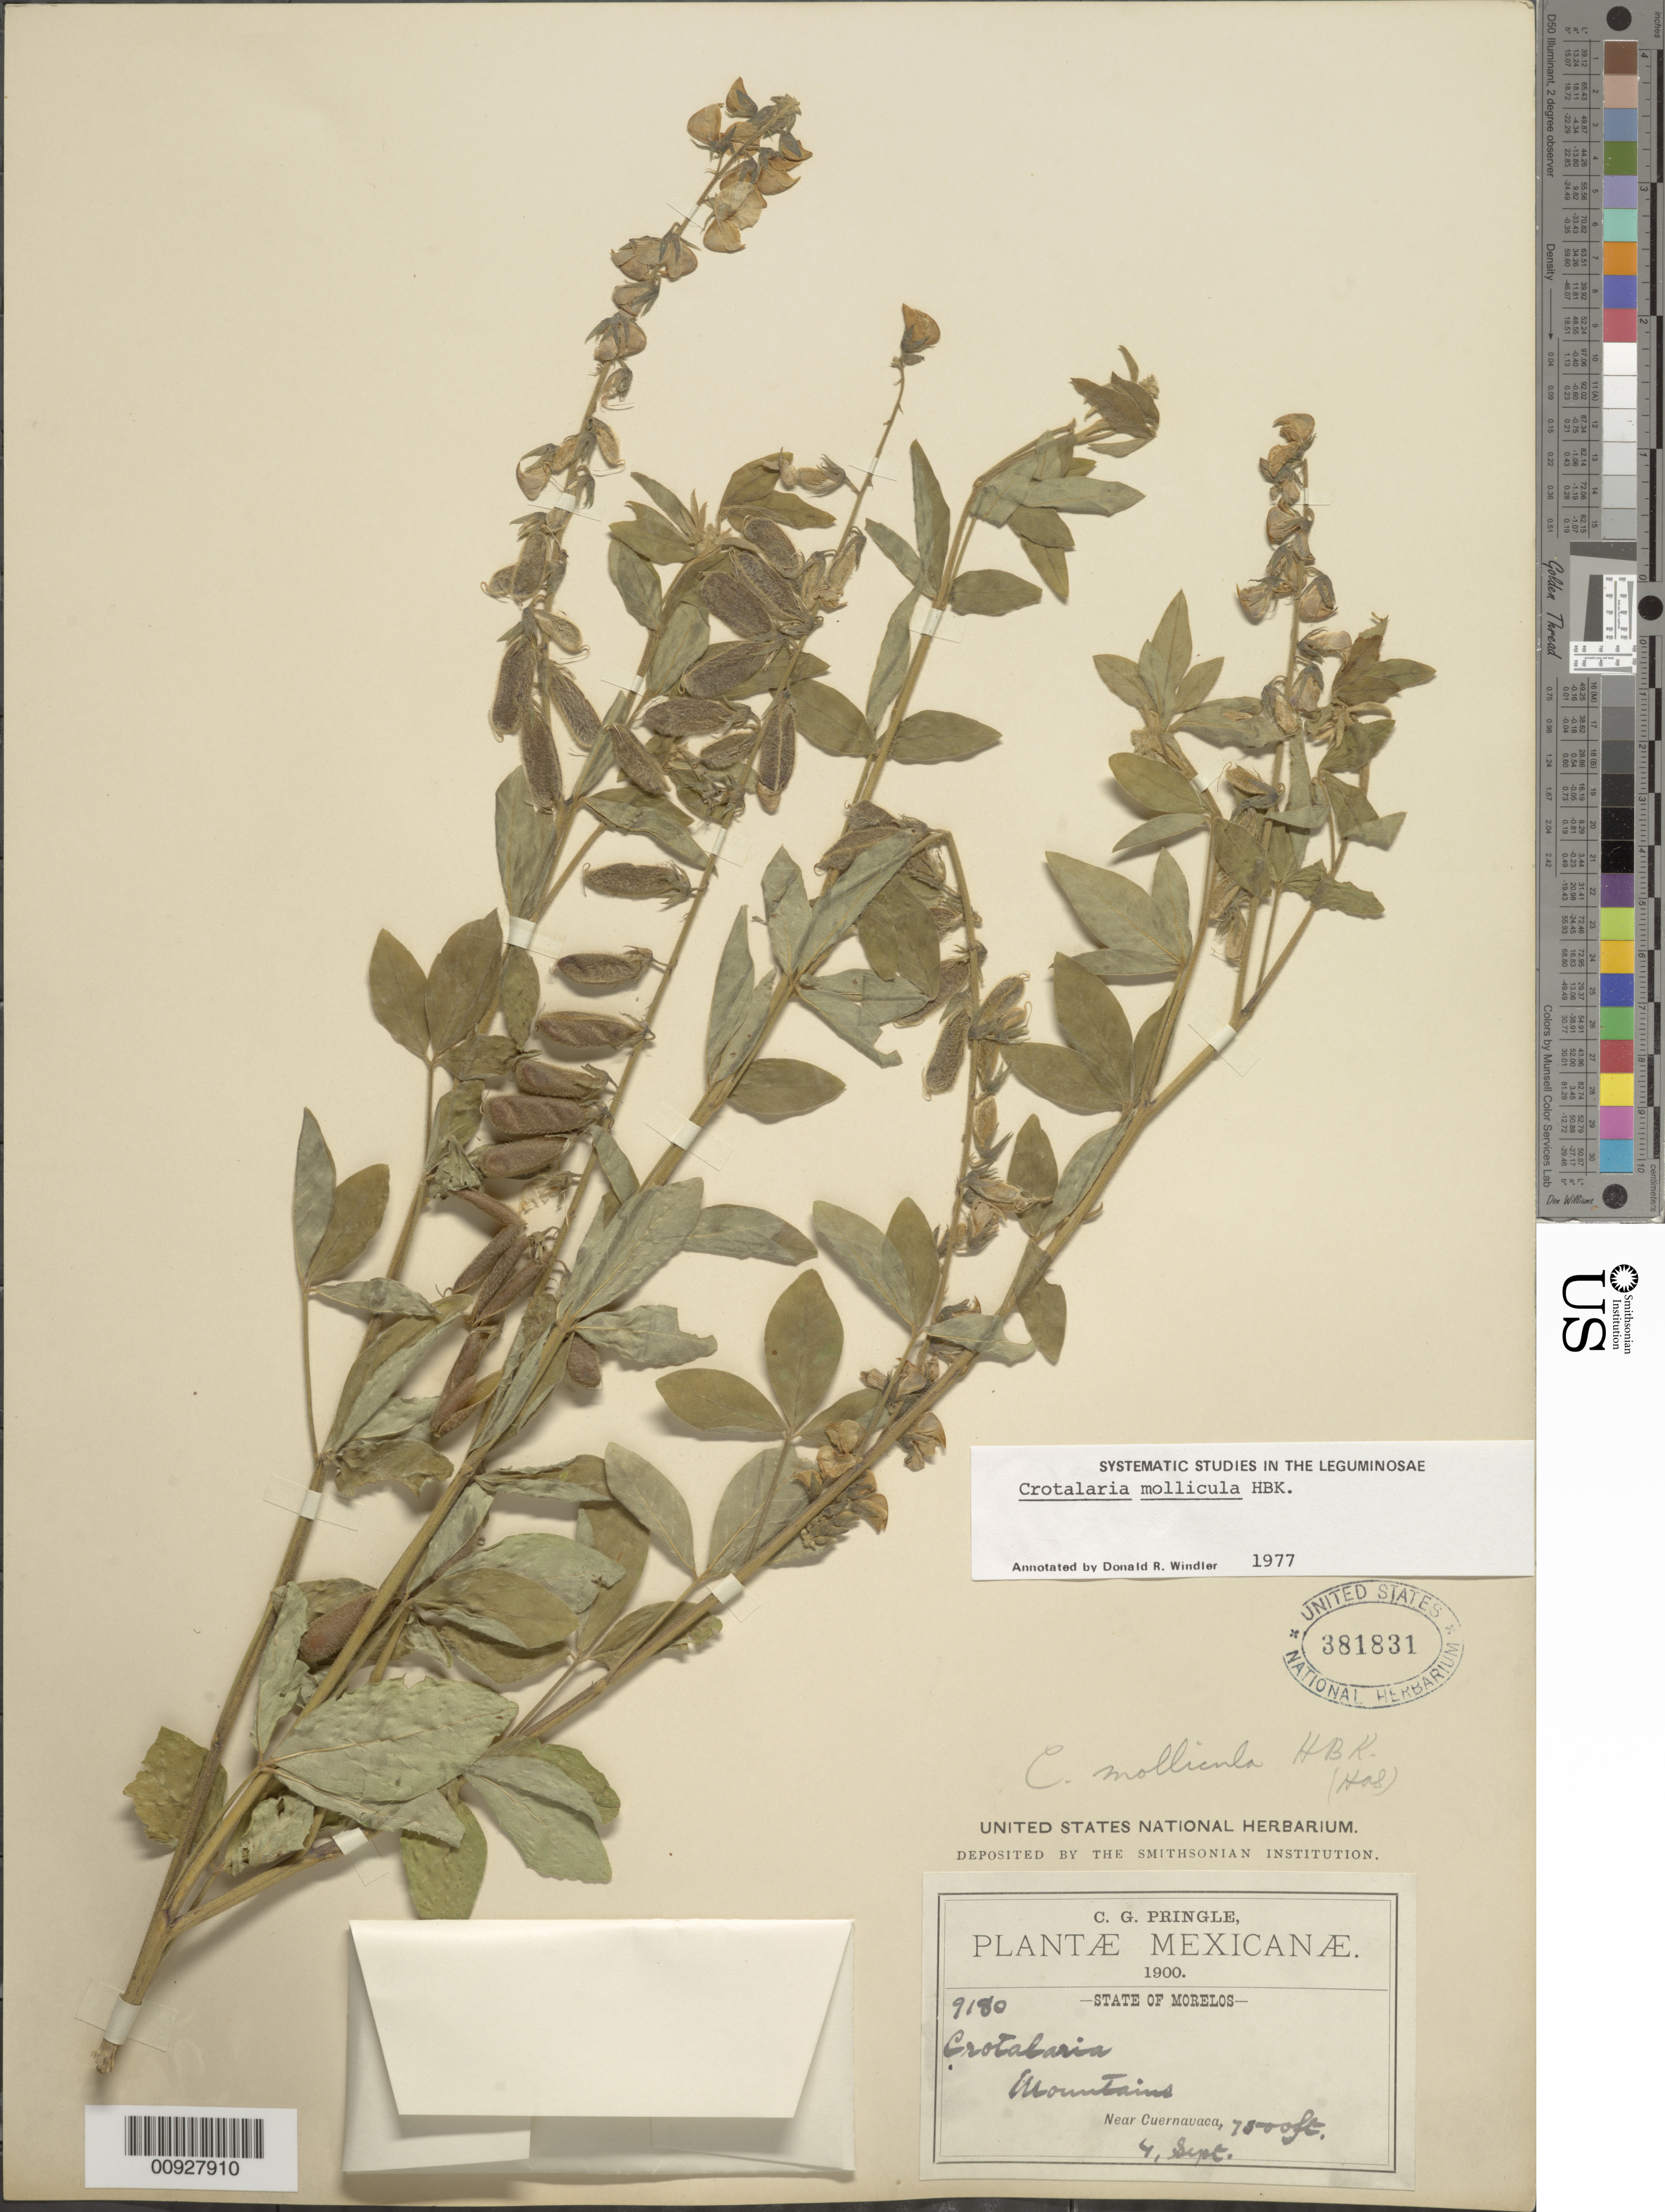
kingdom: Plantae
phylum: Tracheophyta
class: Magnoliopsida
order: Fabales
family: Fabaceae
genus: Crotalaria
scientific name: Crotalaria mollicula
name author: Kunth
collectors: C. G. Pringle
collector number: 9180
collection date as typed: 04 Sep 1900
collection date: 1900-09-04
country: Mexico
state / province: Morelos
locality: Near Cuernavaca, State of Morelos.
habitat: Mountains.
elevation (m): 2286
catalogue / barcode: US 381831